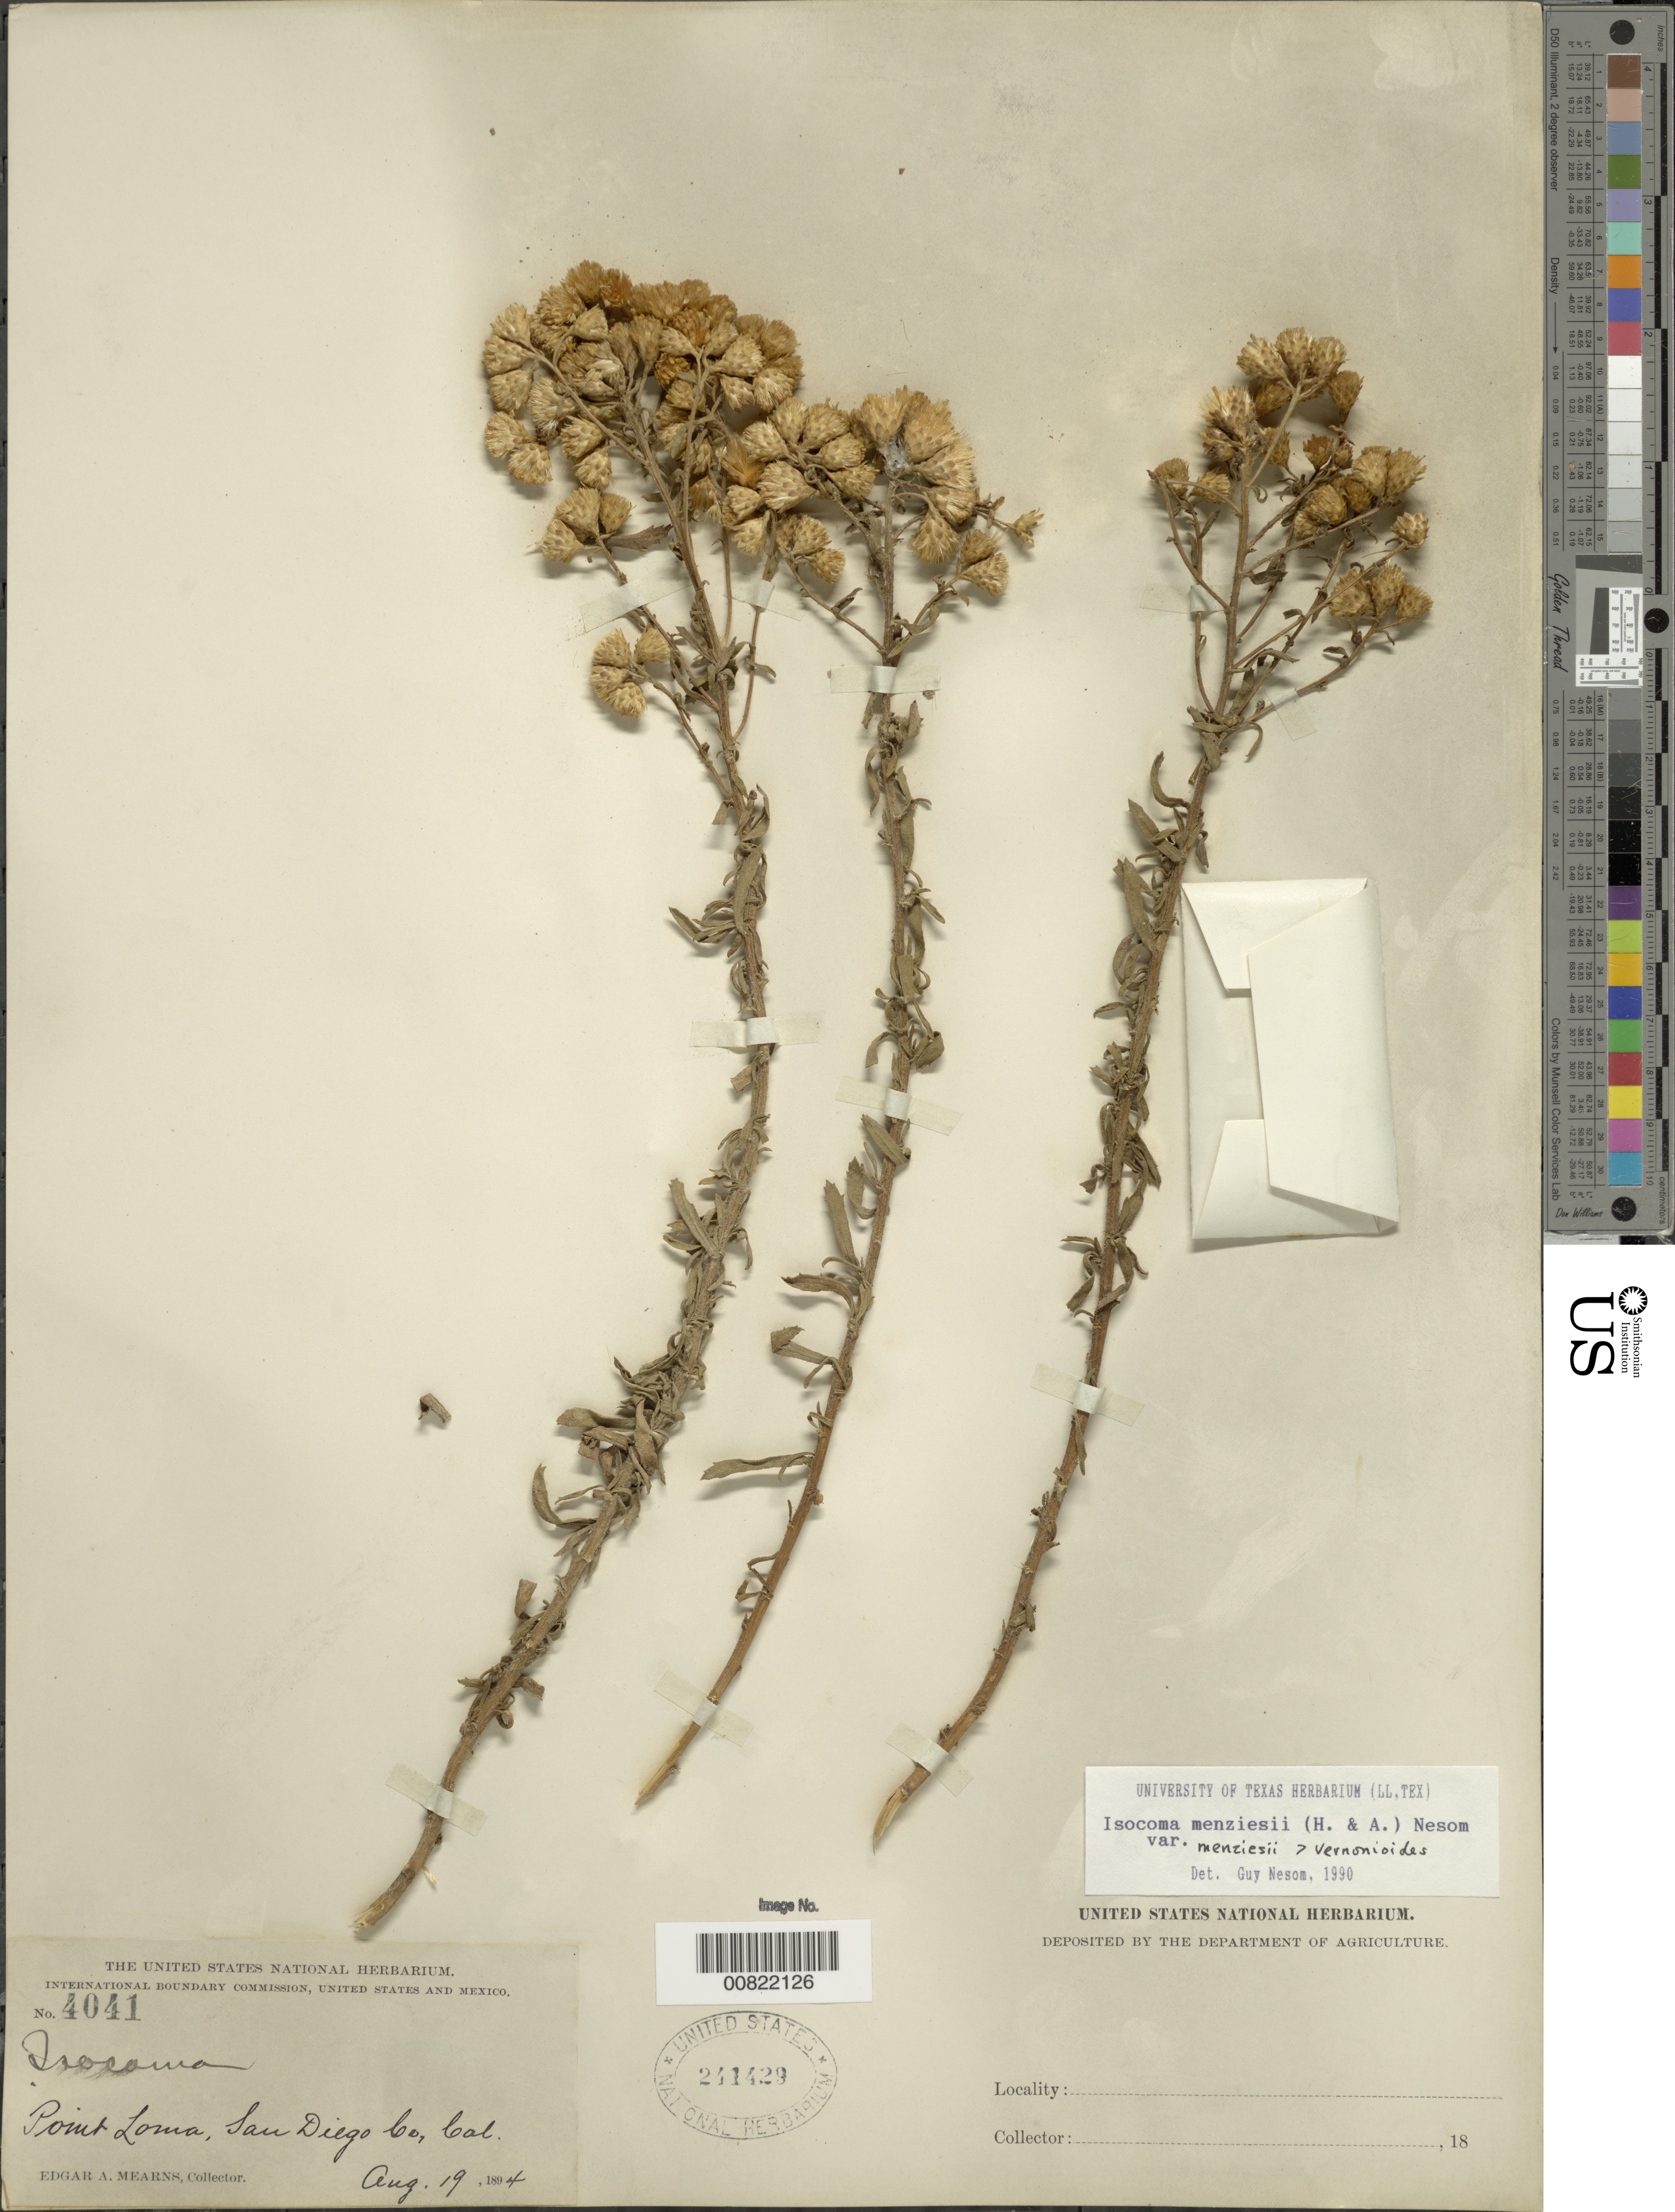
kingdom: Plantae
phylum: Tracheophyta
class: Magnoliopsida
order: Asterales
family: Asteraceae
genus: Isocoma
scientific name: Isocoma menziesii var. menziesii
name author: (Hook.) G.L. Nesom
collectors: E. A. Mearns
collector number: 4041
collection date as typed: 19 Aug 1894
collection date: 1894-08-19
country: United States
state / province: California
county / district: San Diego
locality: Point Loma, San Diego County, California.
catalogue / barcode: US 241429